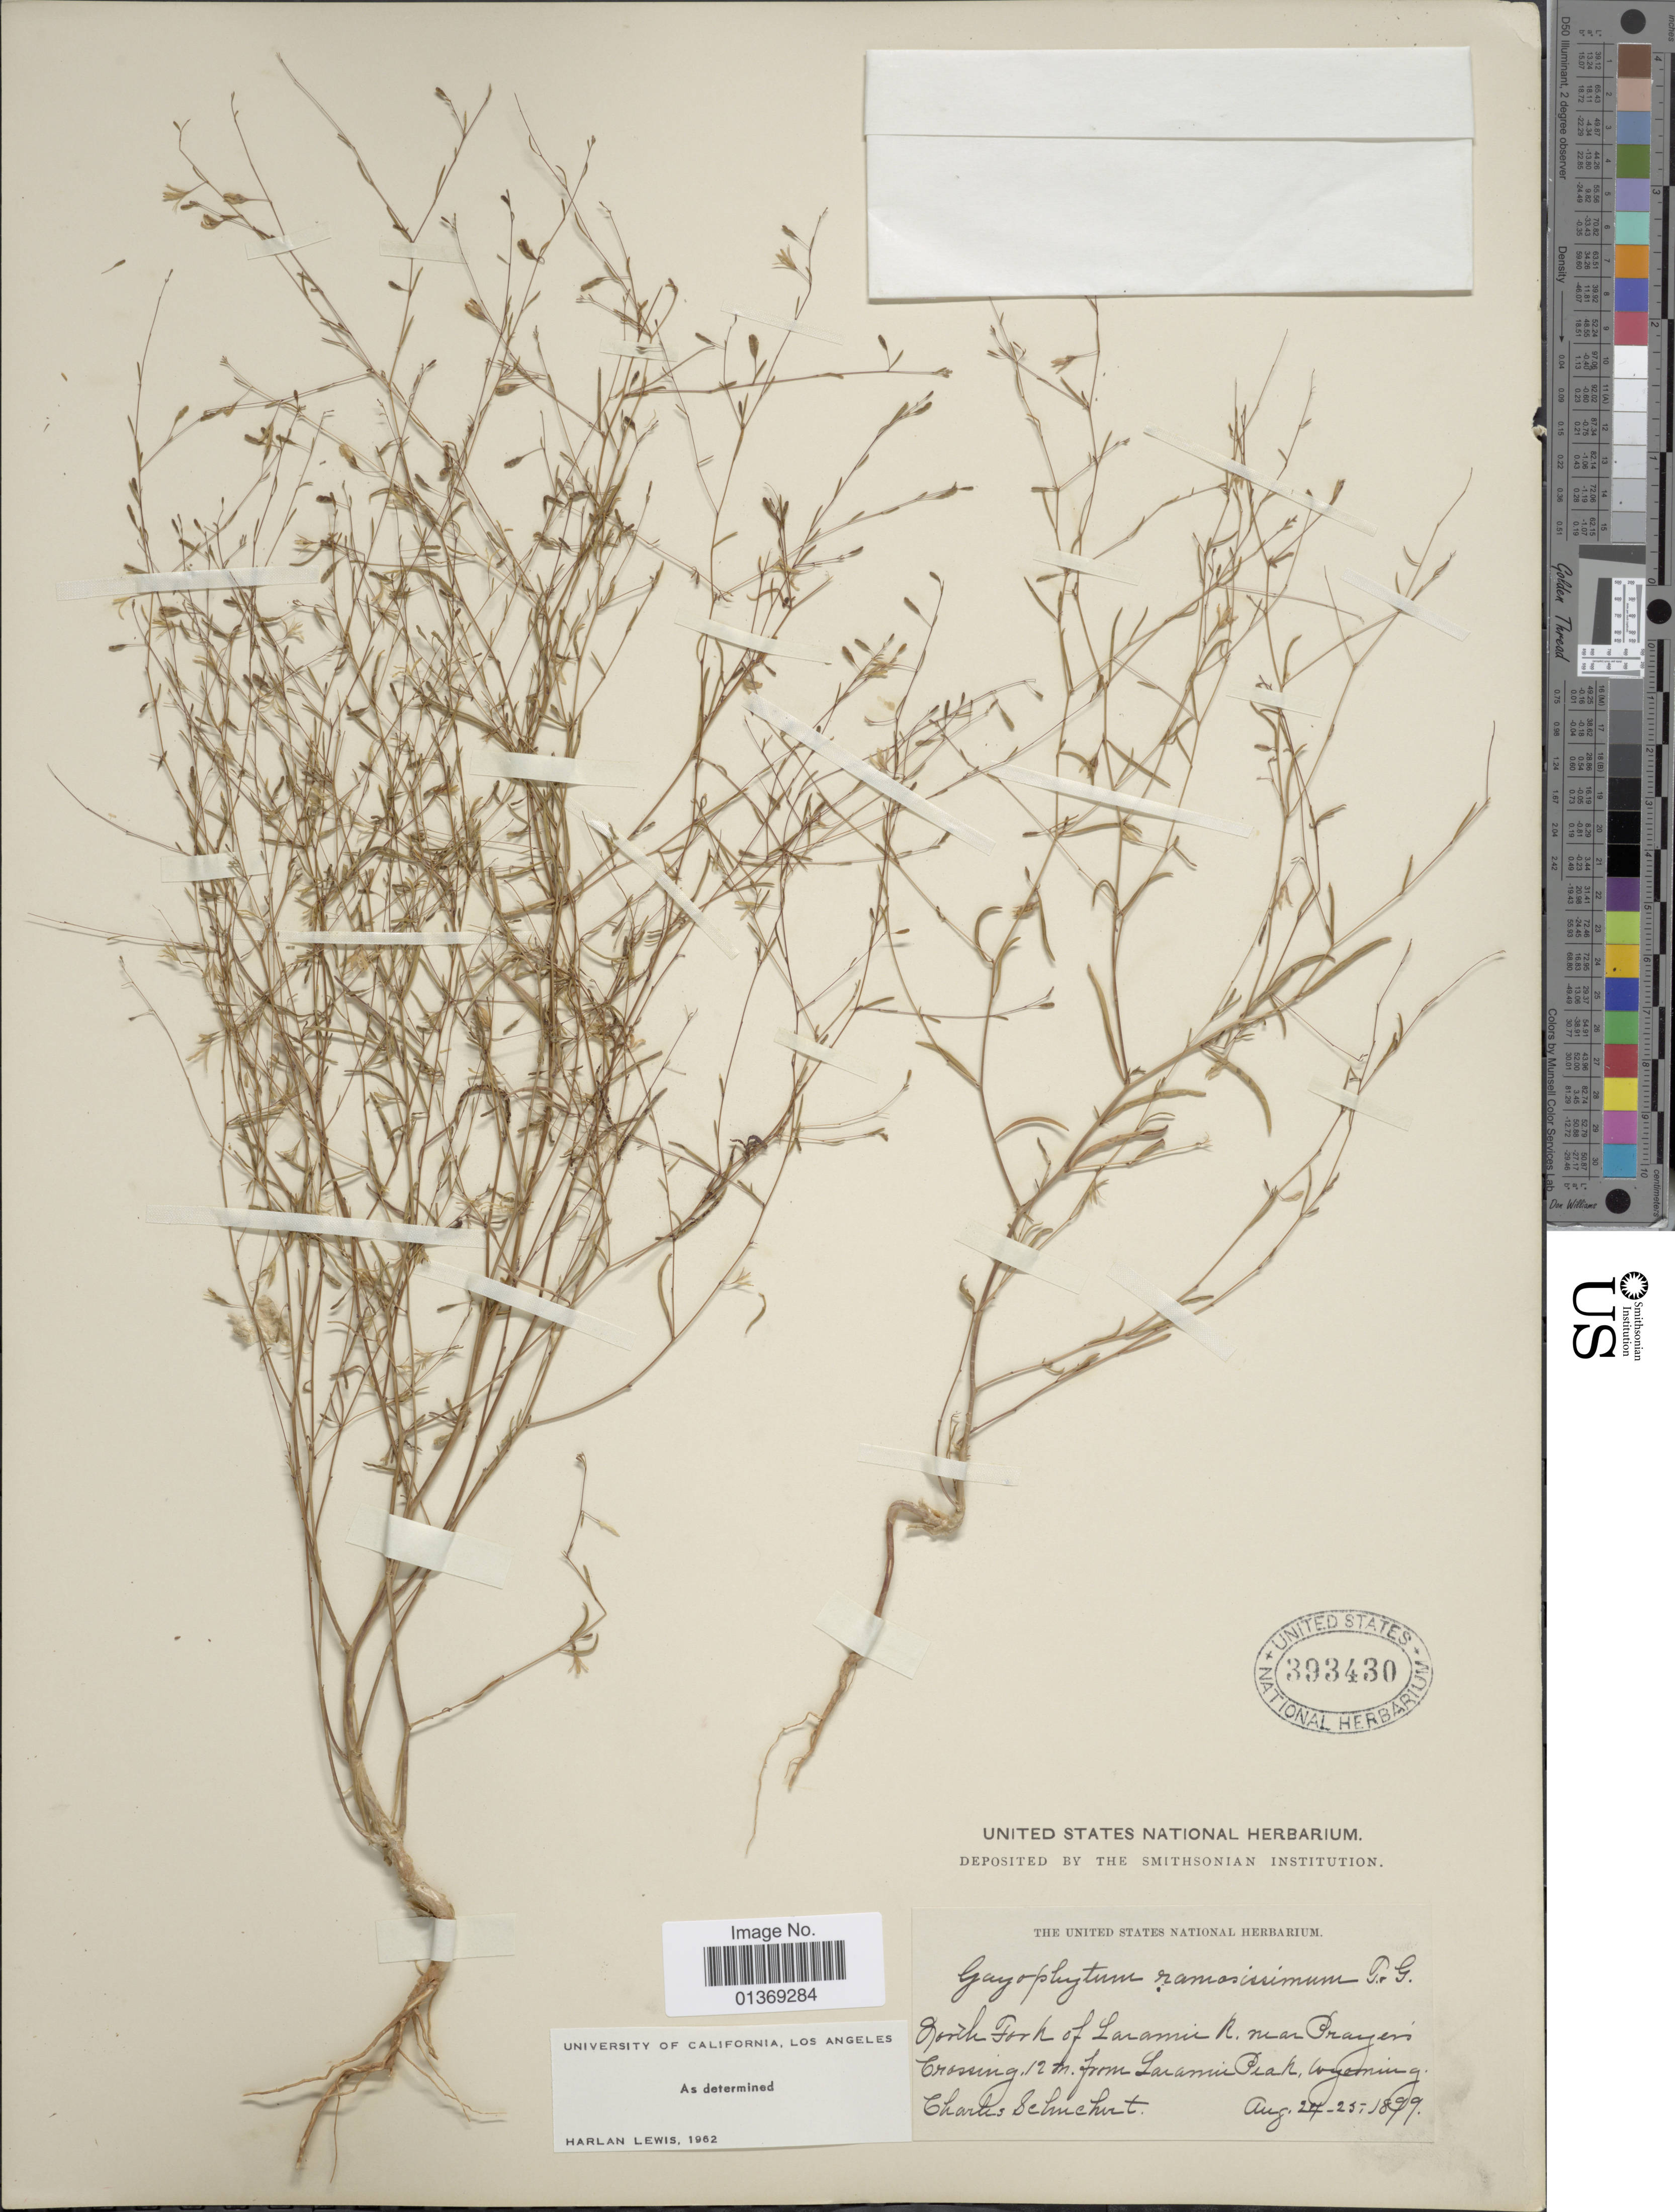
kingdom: Plantae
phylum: Tracheophyta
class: Magnoliopsida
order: Myrtales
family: Onagraceae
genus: Gayophytum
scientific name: Gayophytum ramosissimum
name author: Torr. & A. Gray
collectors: C. Schuchert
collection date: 1899-08-24/1899-08-25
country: United States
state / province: Wyoming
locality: Borch Fork of Laramic R. near Prayers Crossing, 12 m. from Peak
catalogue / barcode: US 393430